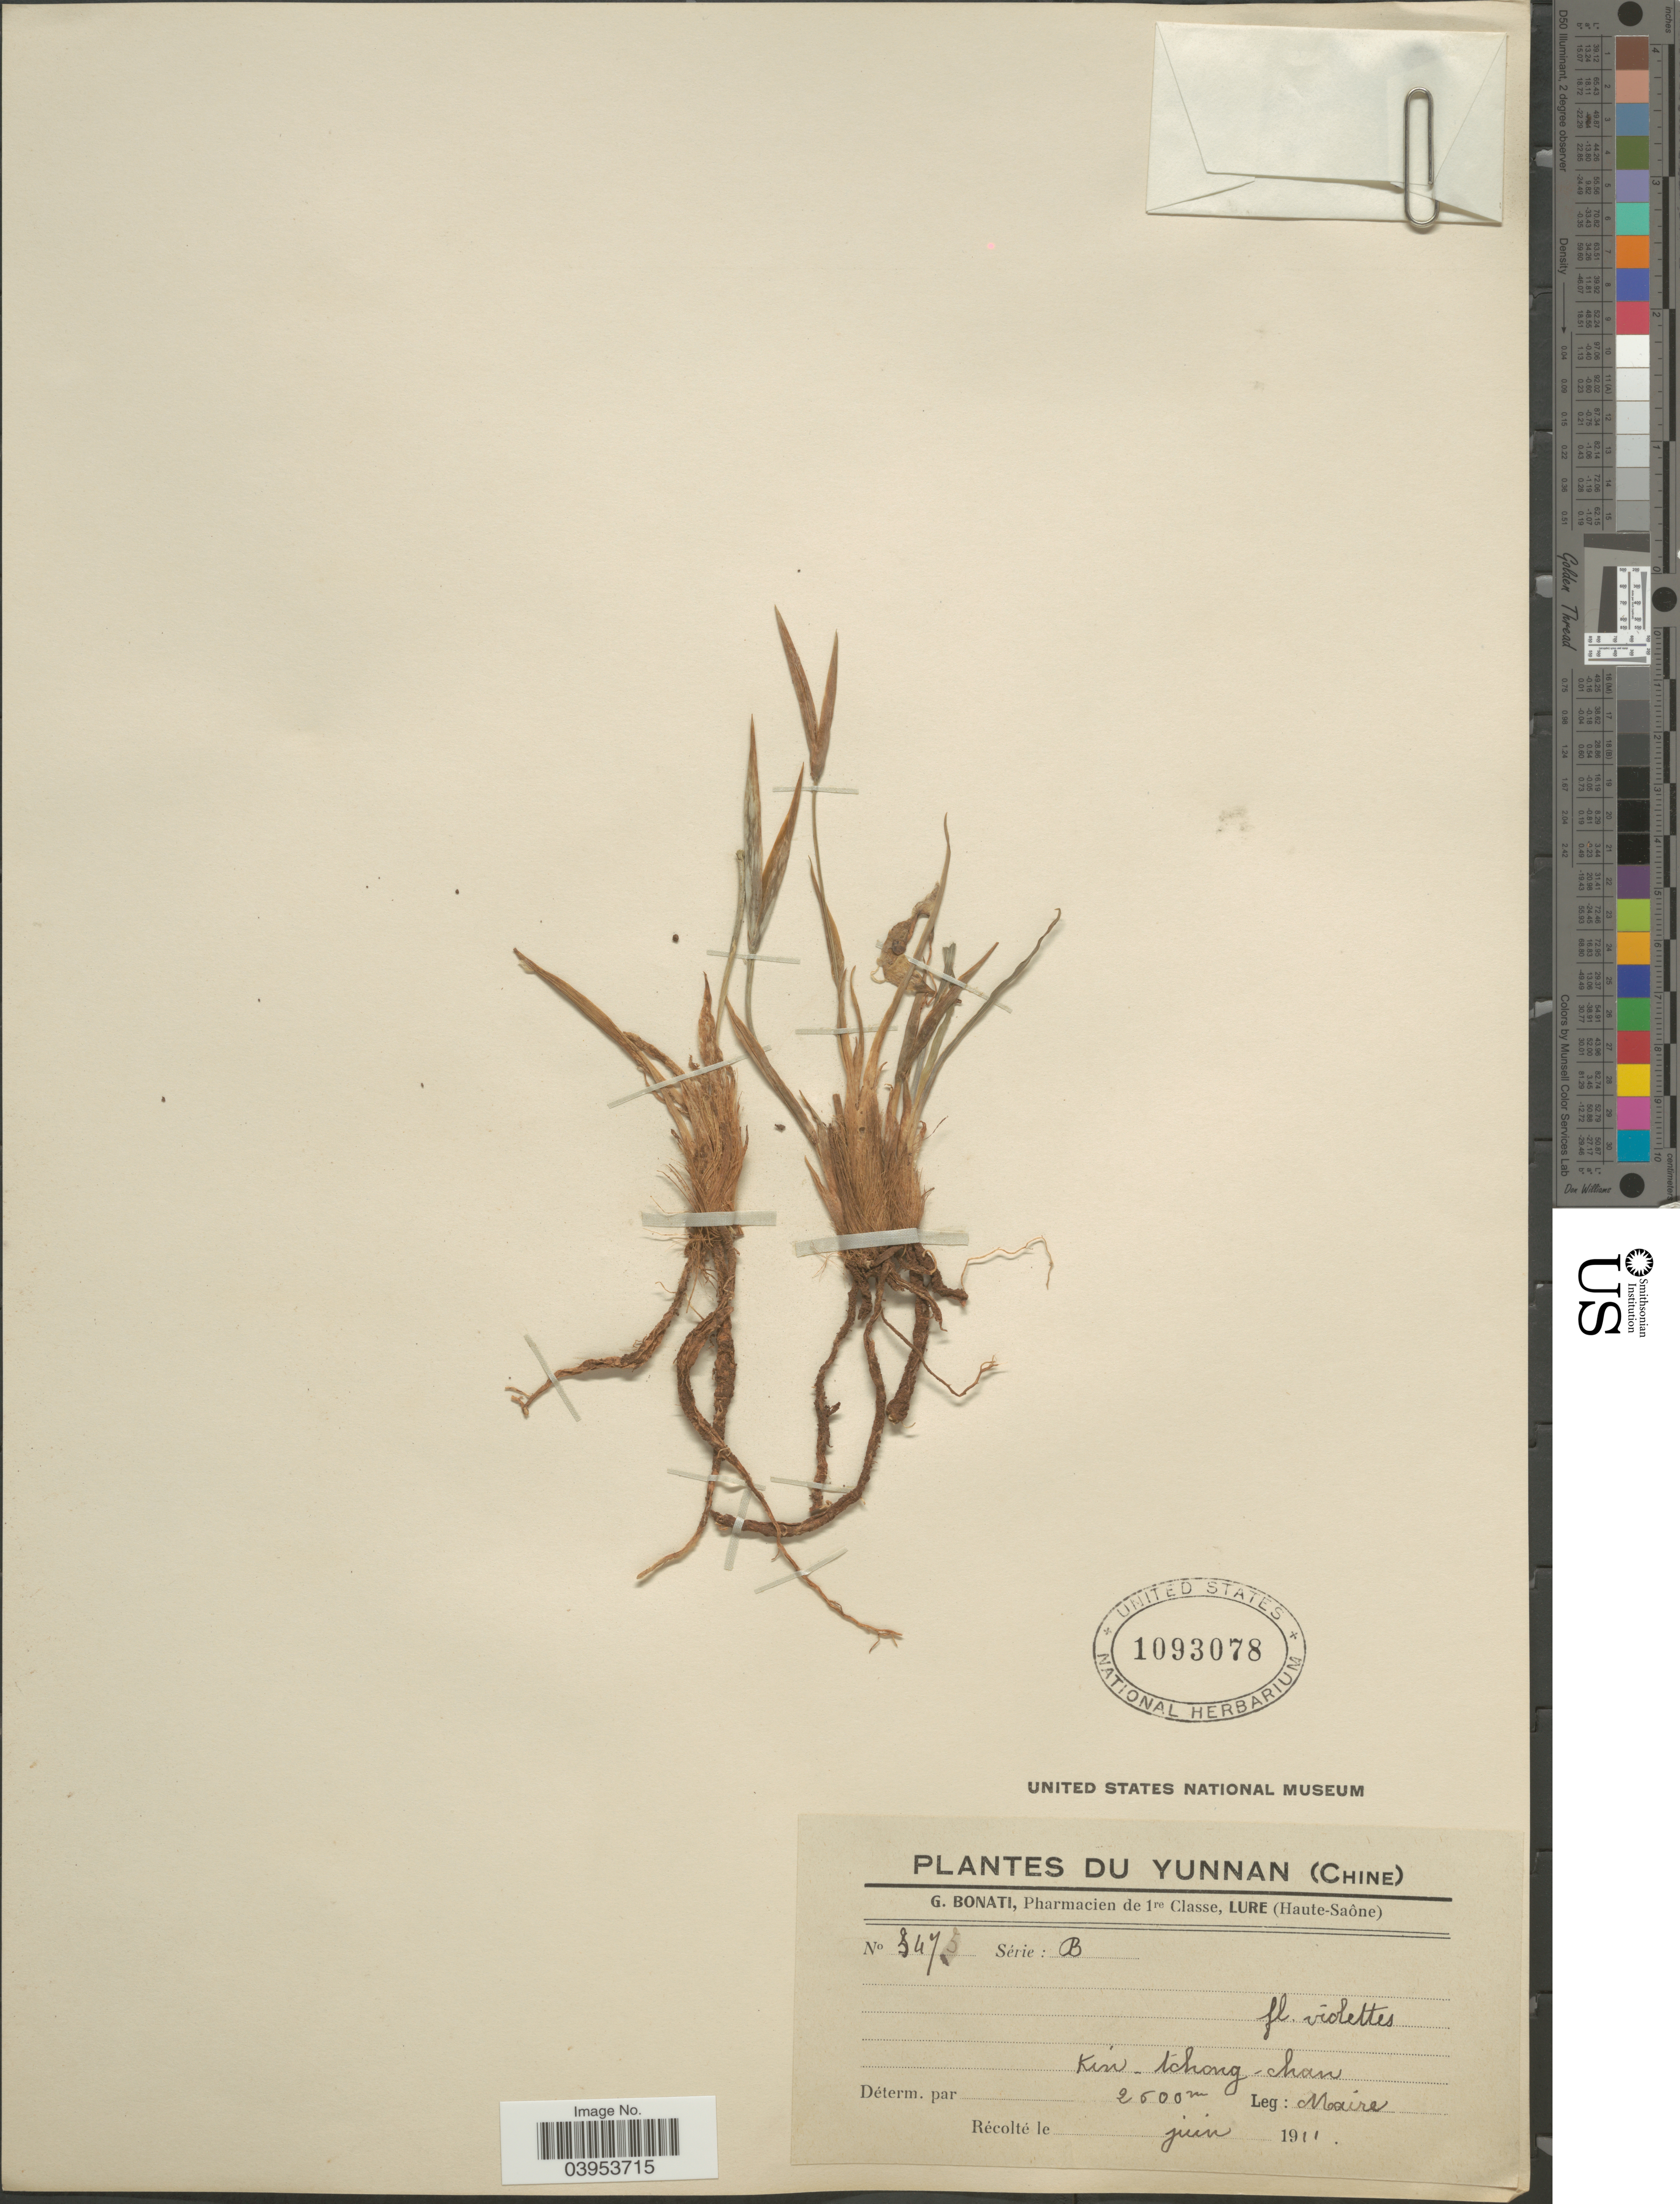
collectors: Maire, --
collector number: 3475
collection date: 1911-06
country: China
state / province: Yunnan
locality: Kin-tchong-chan.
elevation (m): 2500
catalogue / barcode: US 1093078